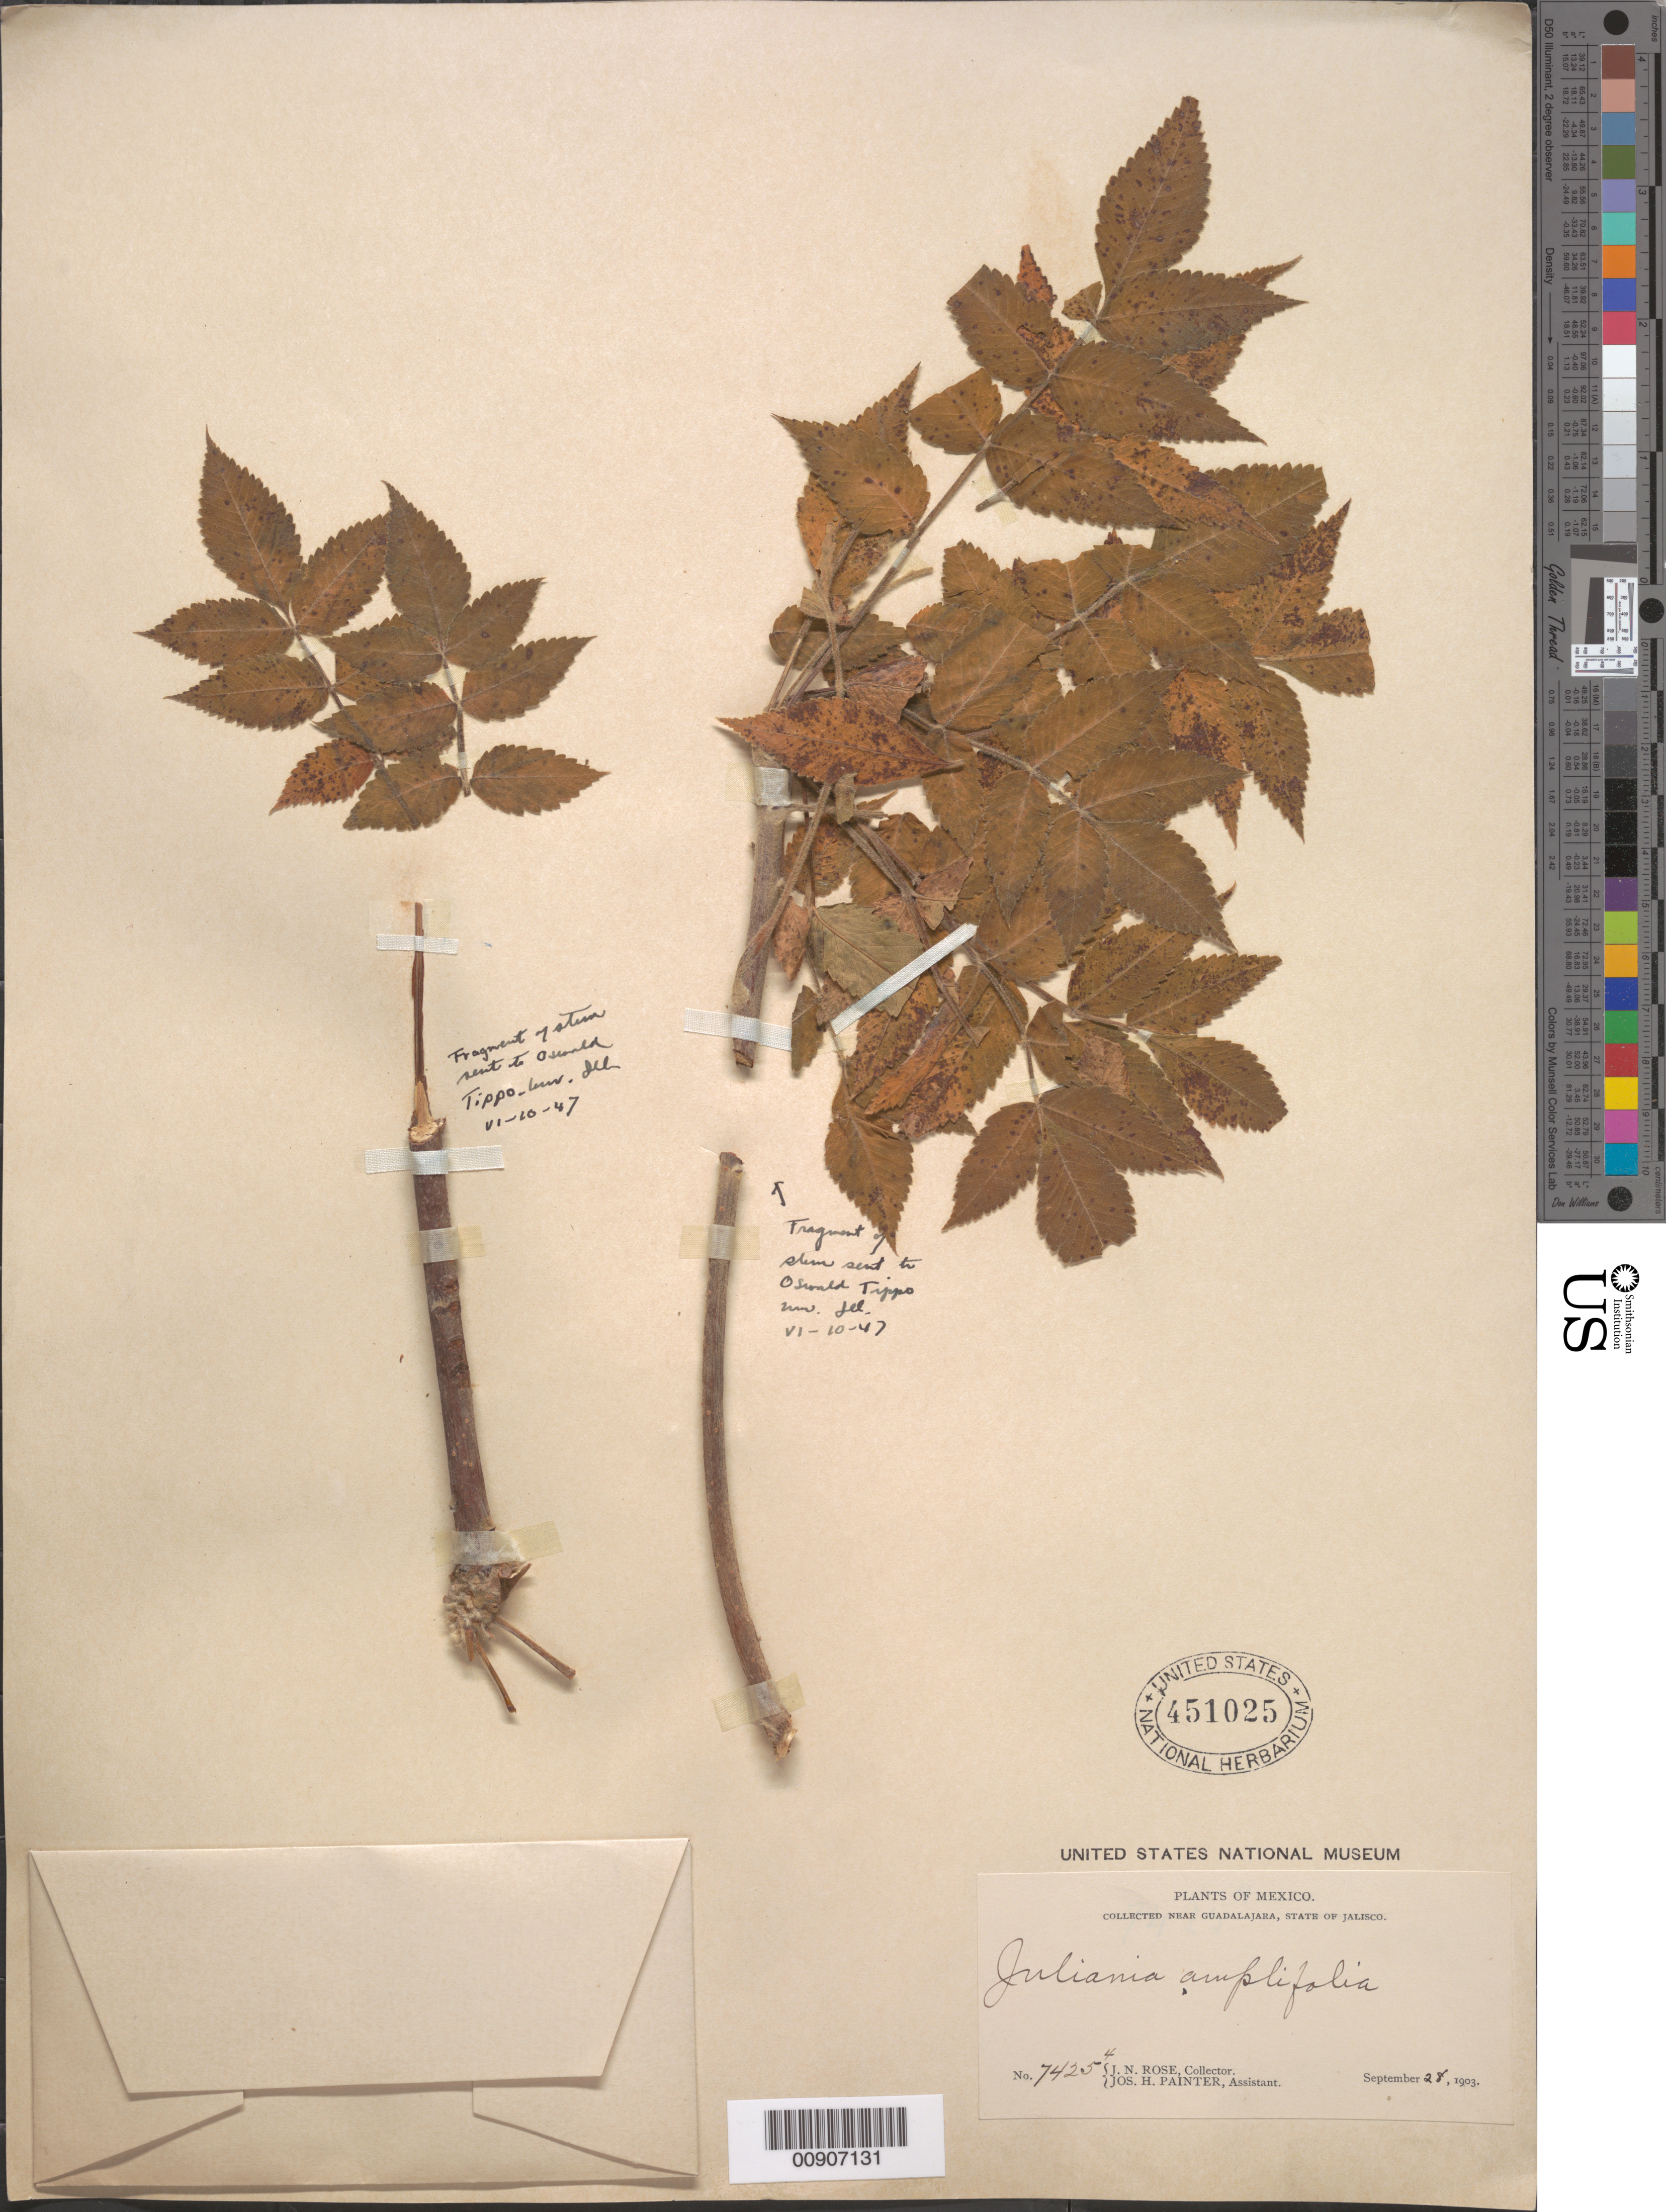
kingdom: Plantae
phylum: Tracheophyta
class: Magnoliopsida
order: Sapindales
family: Anacardiaceae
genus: Amphipterygium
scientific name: Amphipterygium amplifolium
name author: (Hemsl. & Rose) Hemsl. & Rose ex Standl.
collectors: J. N. Rose & J. H. Painter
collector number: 7425 superscript 4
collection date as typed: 28 Sep 1903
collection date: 1903-09-28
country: Mexico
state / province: Jalisco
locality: Near Guadalajara, State of Jalisco.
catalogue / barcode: US 451025